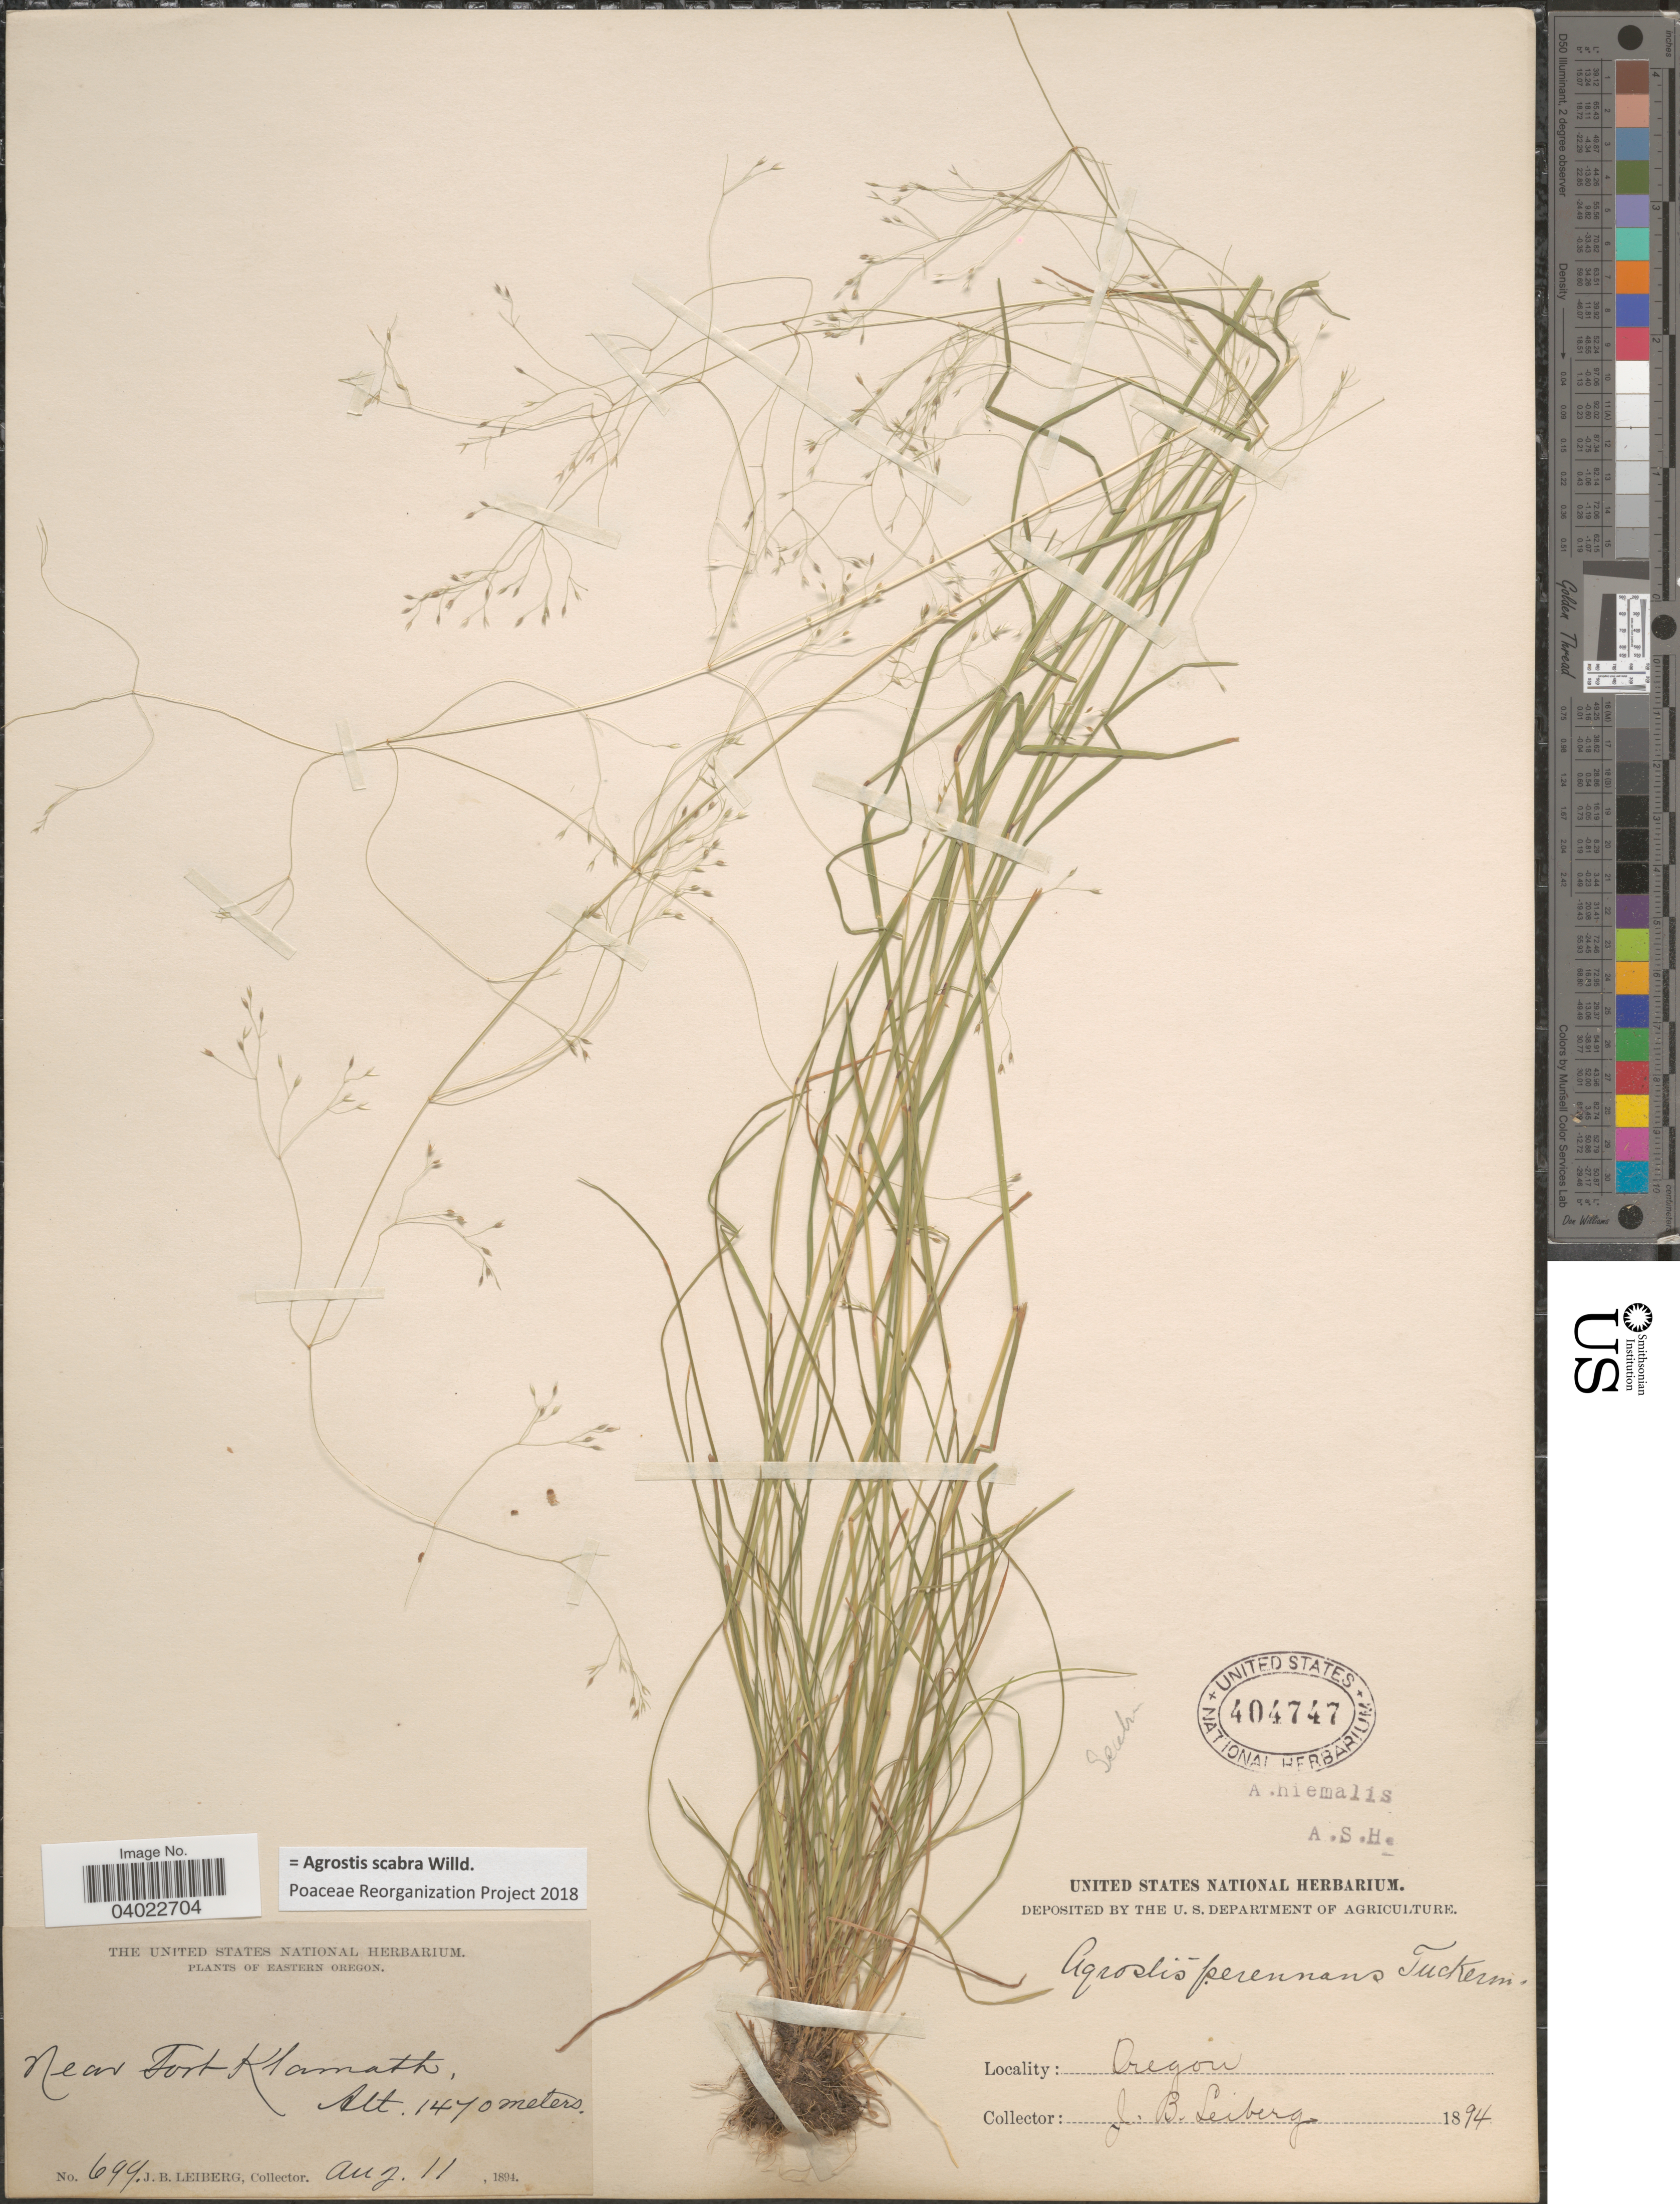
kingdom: Plantae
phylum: Tracheophyta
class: Liliopsida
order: Poales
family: Poaceae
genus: Agrostis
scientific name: Agrostis scabra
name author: Willd.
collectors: J. B. Leiberg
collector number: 699*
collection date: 1894-08-11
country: United States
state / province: Oregon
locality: Eastern Oregon. Near Fort Klamath.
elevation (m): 1470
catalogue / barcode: US 404747